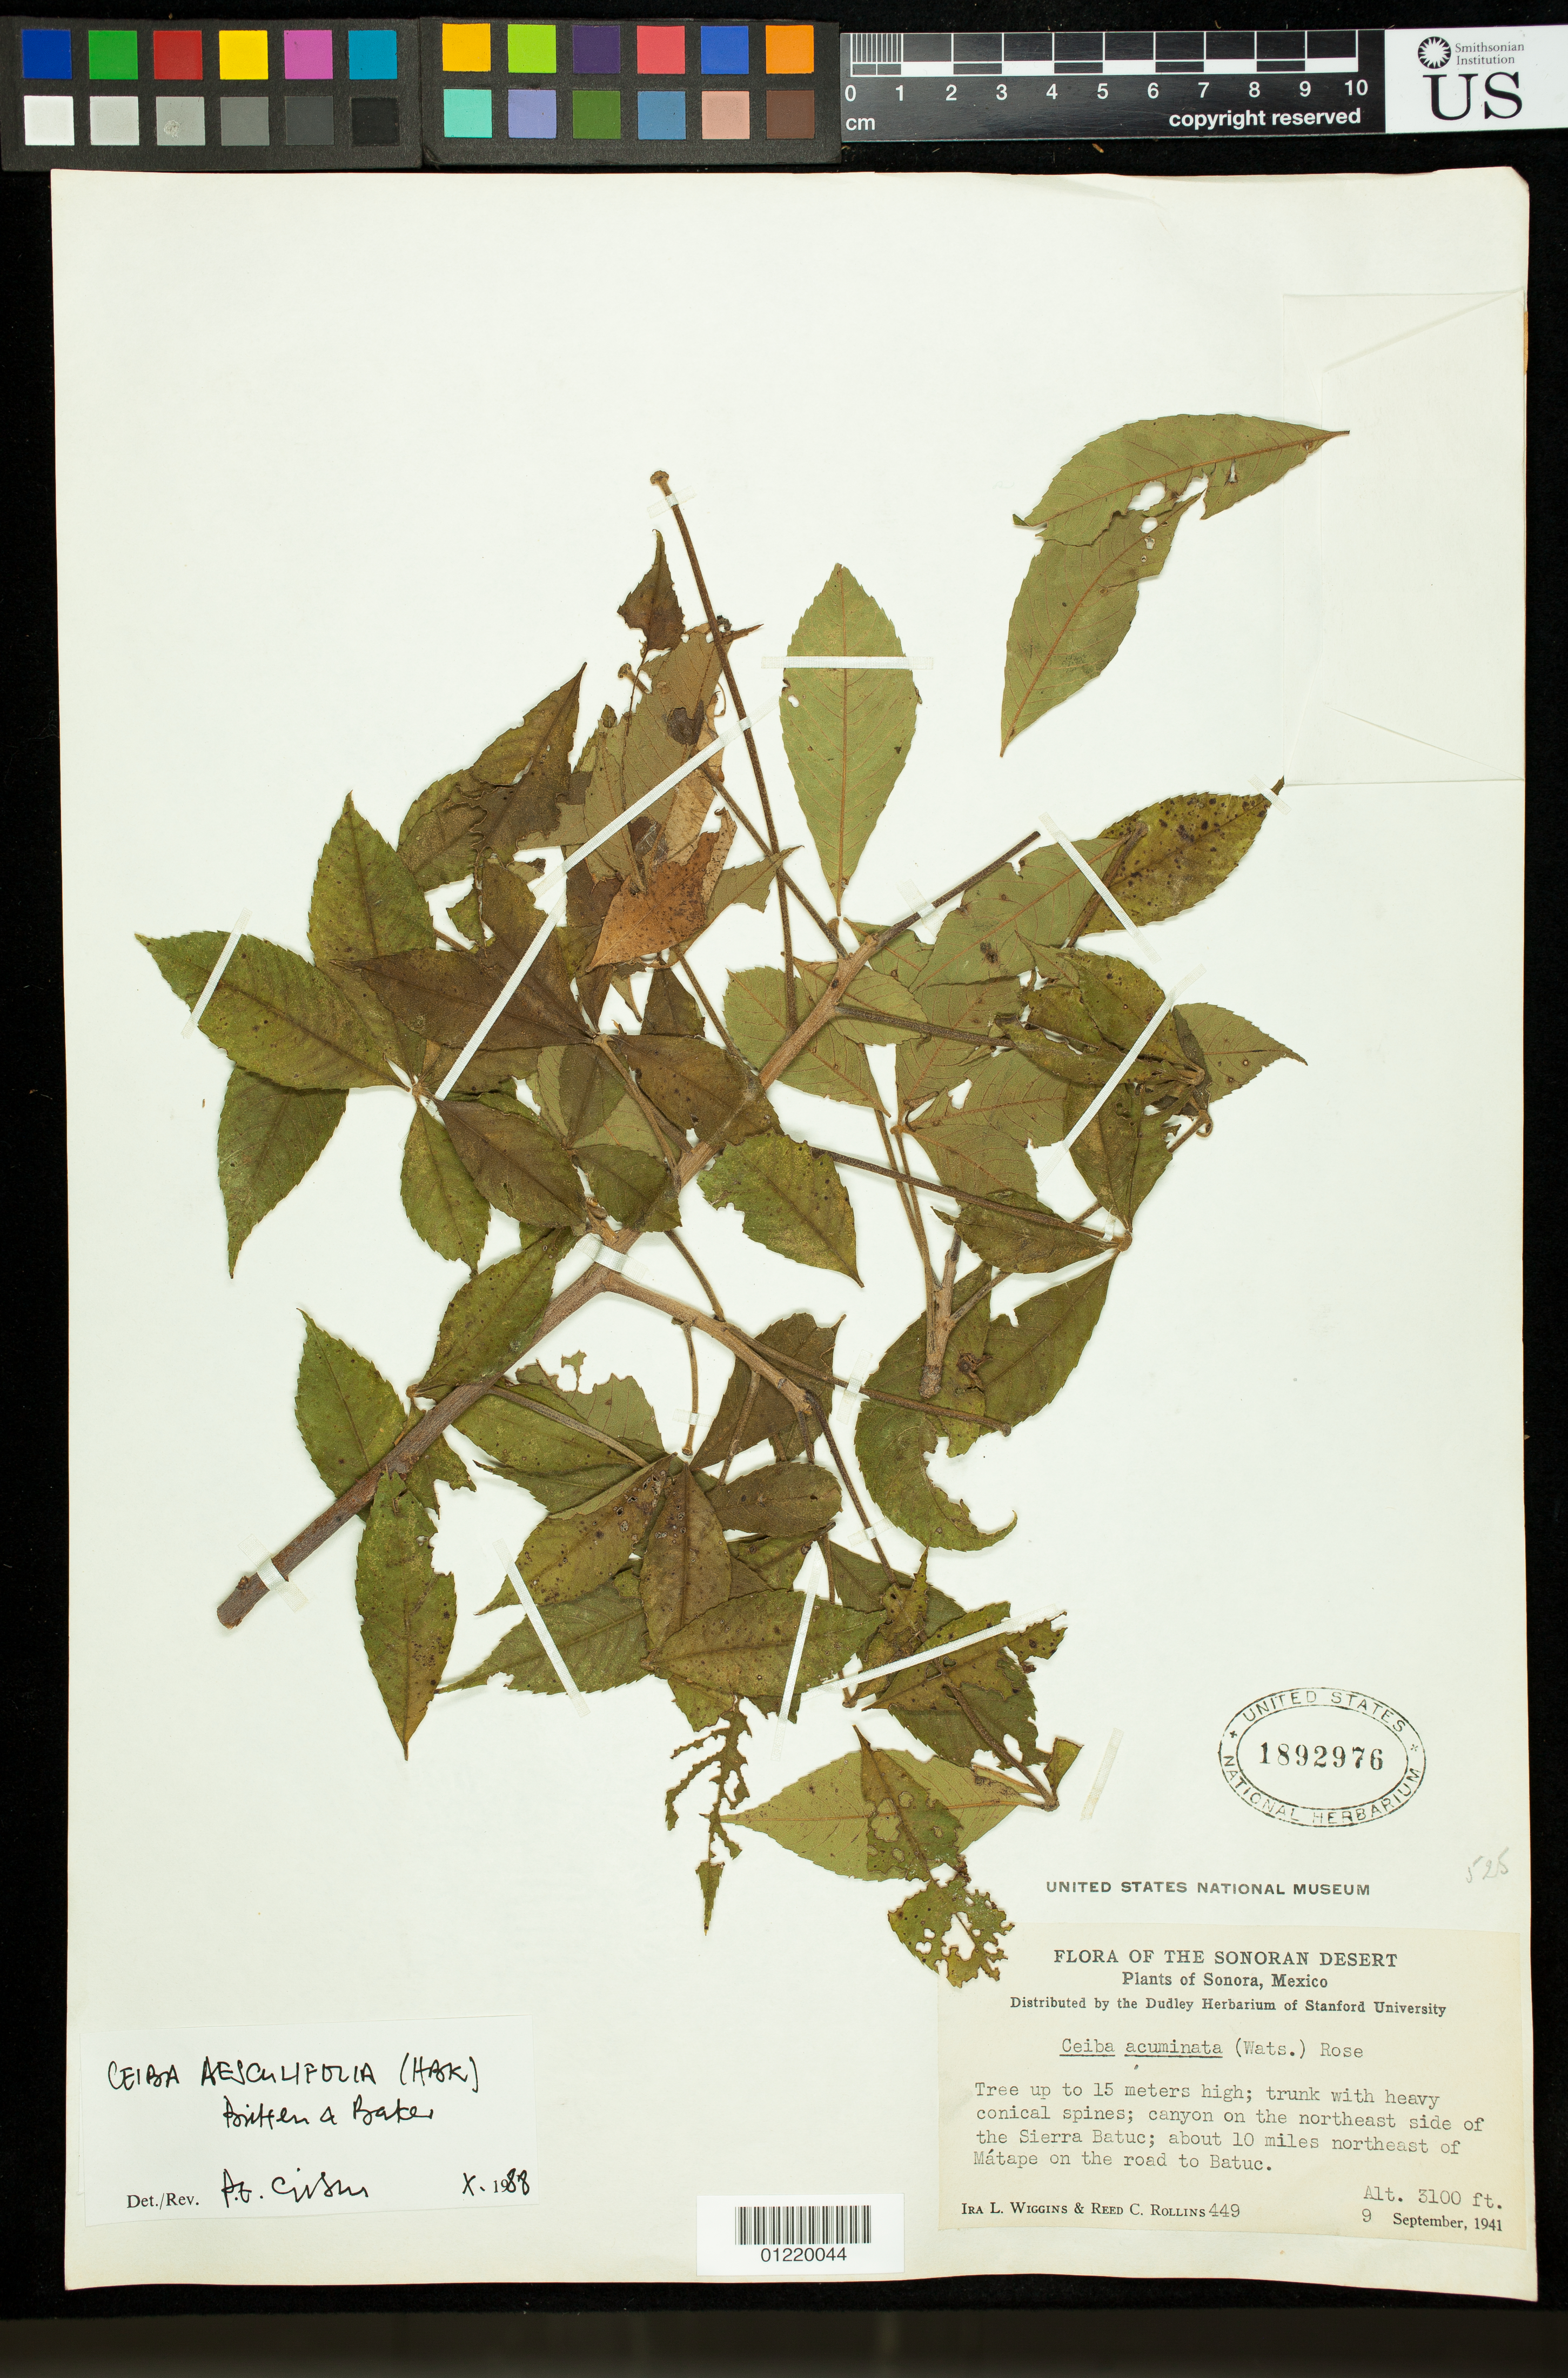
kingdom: Plantae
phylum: Tracheophyta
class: Magnoliopsida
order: Malvales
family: Malvaceae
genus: Ceiba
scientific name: Ceiba aesculifolia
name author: (Kunth) Britten & Baker f.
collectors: I. L. Wiggins & R. C. Rollins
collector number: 449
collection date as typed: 9/9/1941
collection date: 1941-09-09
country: Mexico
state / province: Sonora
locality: Sonoran Desert. Canyon on the northeast side of the Sierra Batuc; about 10 miles northeast of Mátape on the road to Batuc.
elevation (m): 945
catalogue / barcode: US 1892976